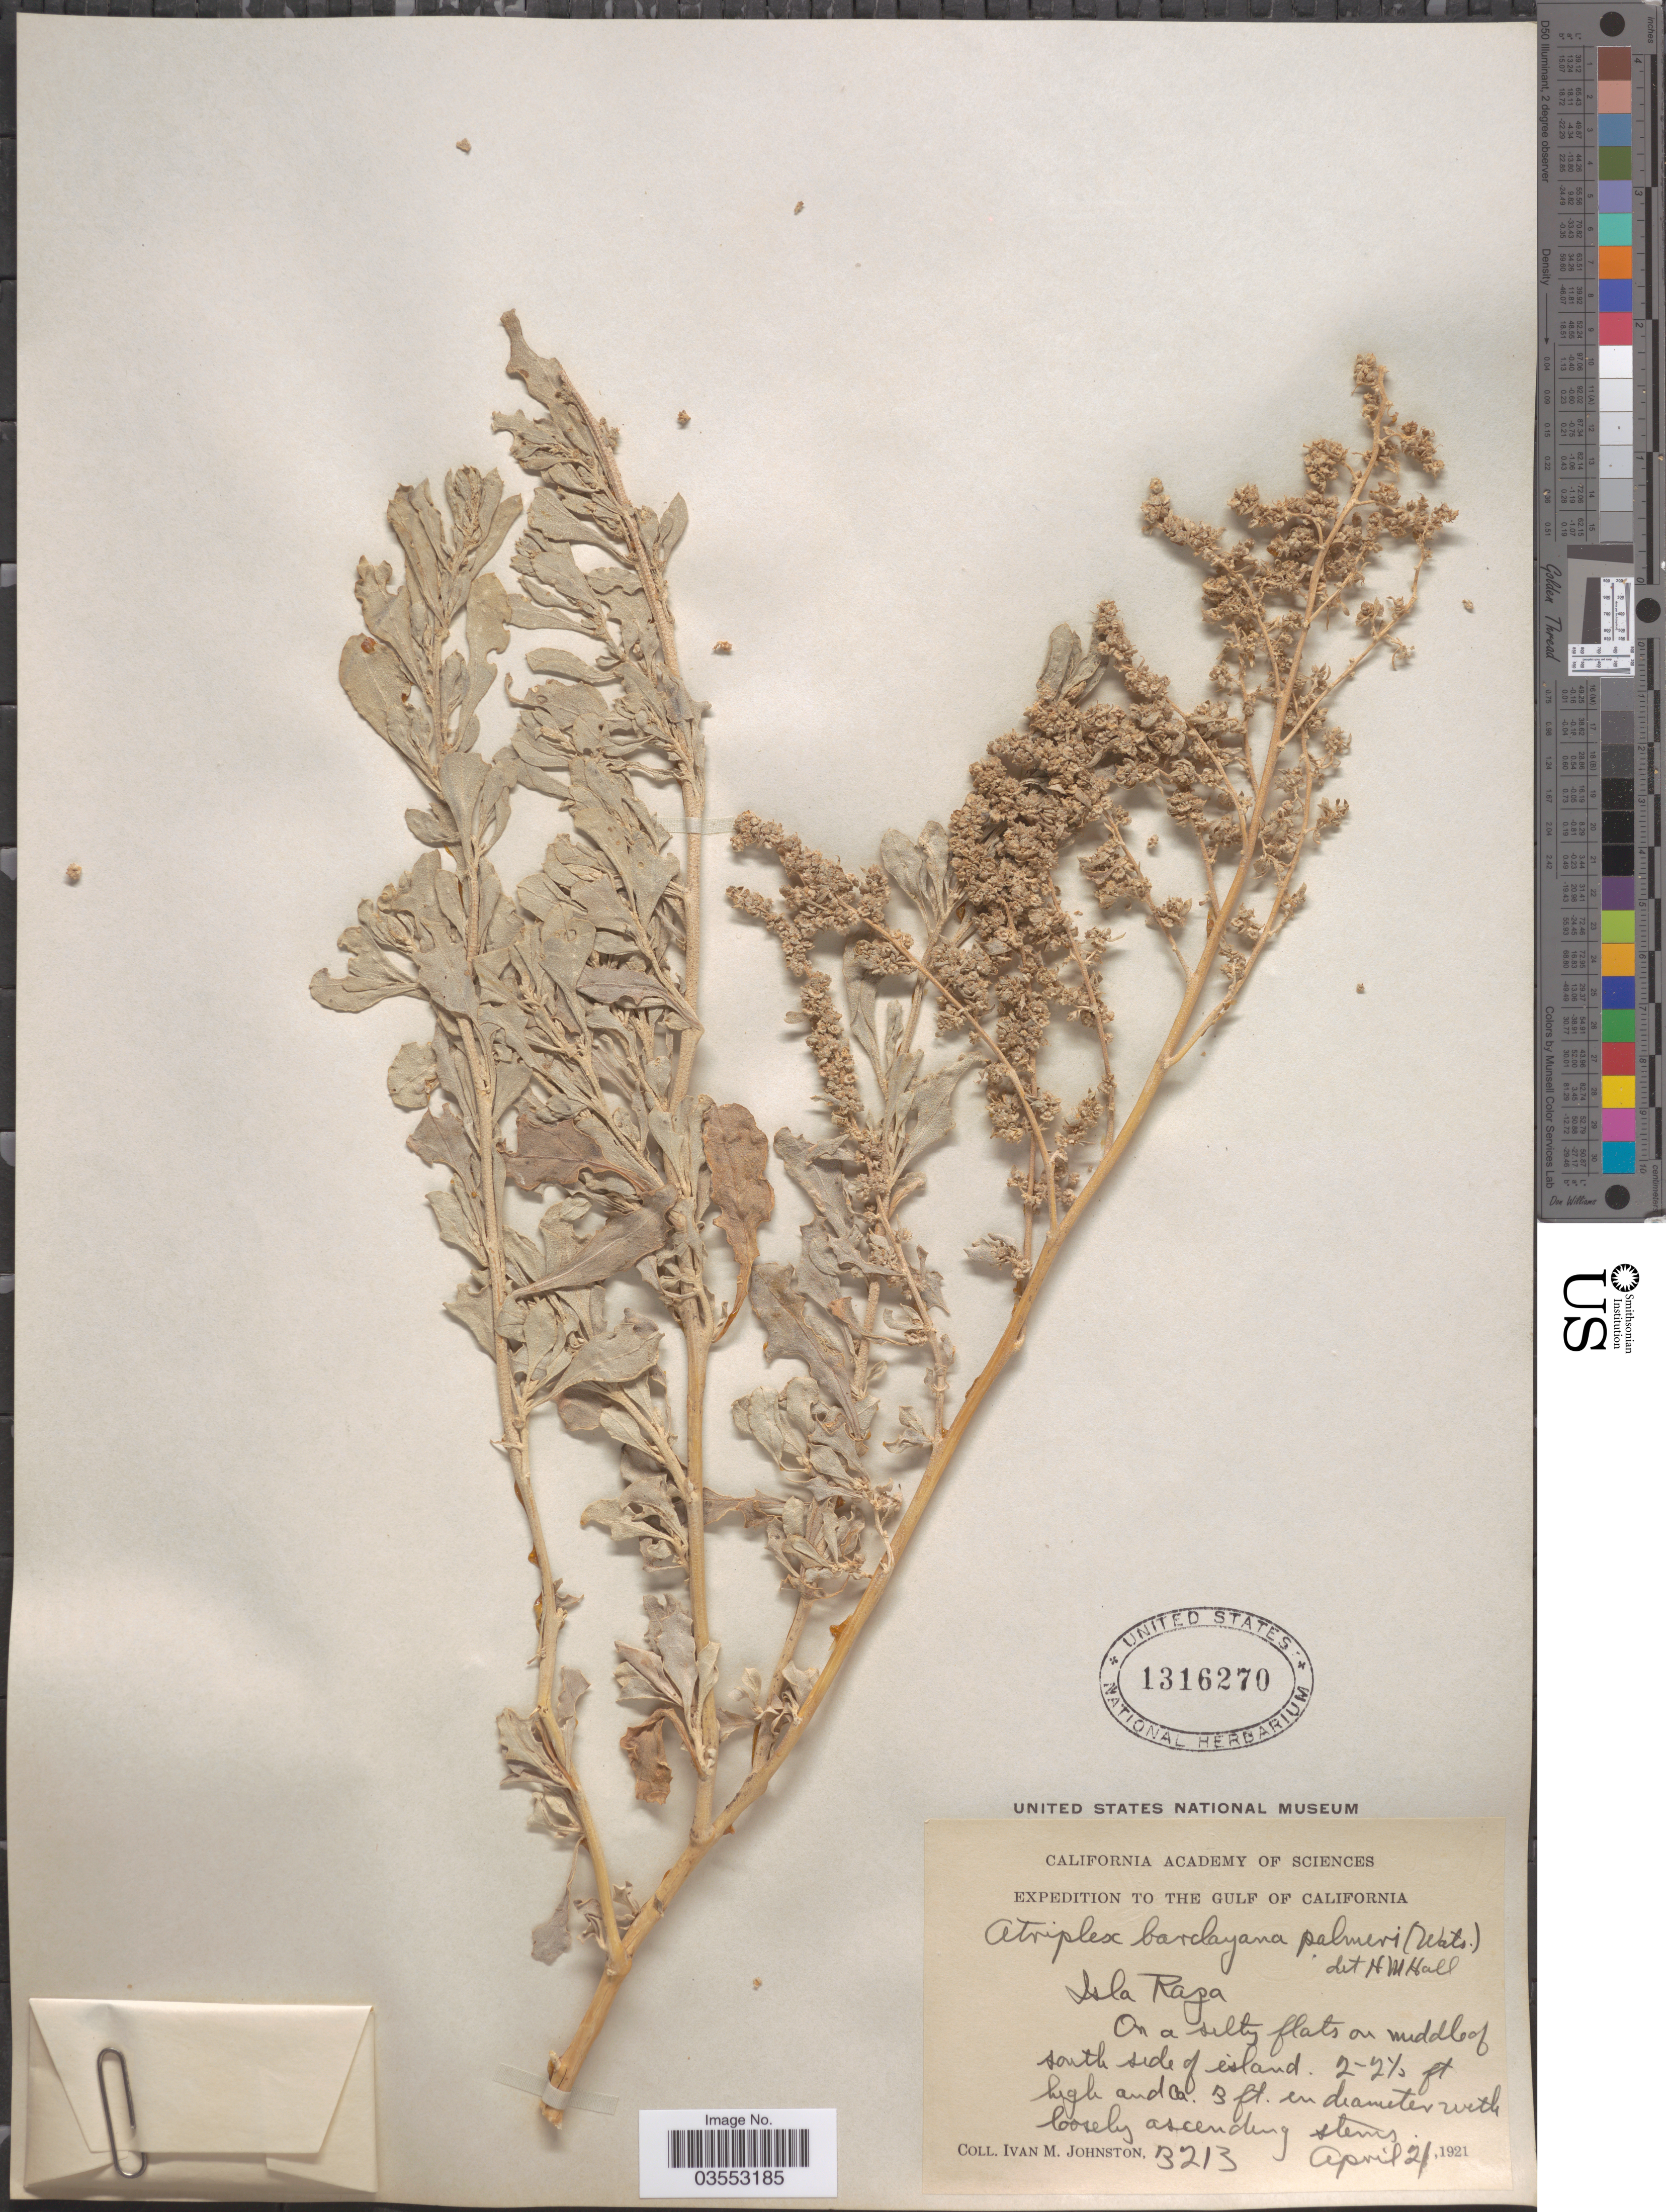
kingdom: Plantae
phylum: Tracheophyta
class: Magnoliopsida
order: Caryophyllales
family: Amaranthaceae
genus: Atriplex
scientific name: Atriplex barclayana subsp. palmeri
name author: (S. Watson) H.M. Hall & Clem.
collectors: I.M. Johnston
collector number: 3213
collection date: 1921-01-21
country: Mexico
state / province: Baja California Norte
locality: The Gulf of California. Isla Raza. On a salty flats on middle of south side of island.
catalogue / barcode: US 1316270